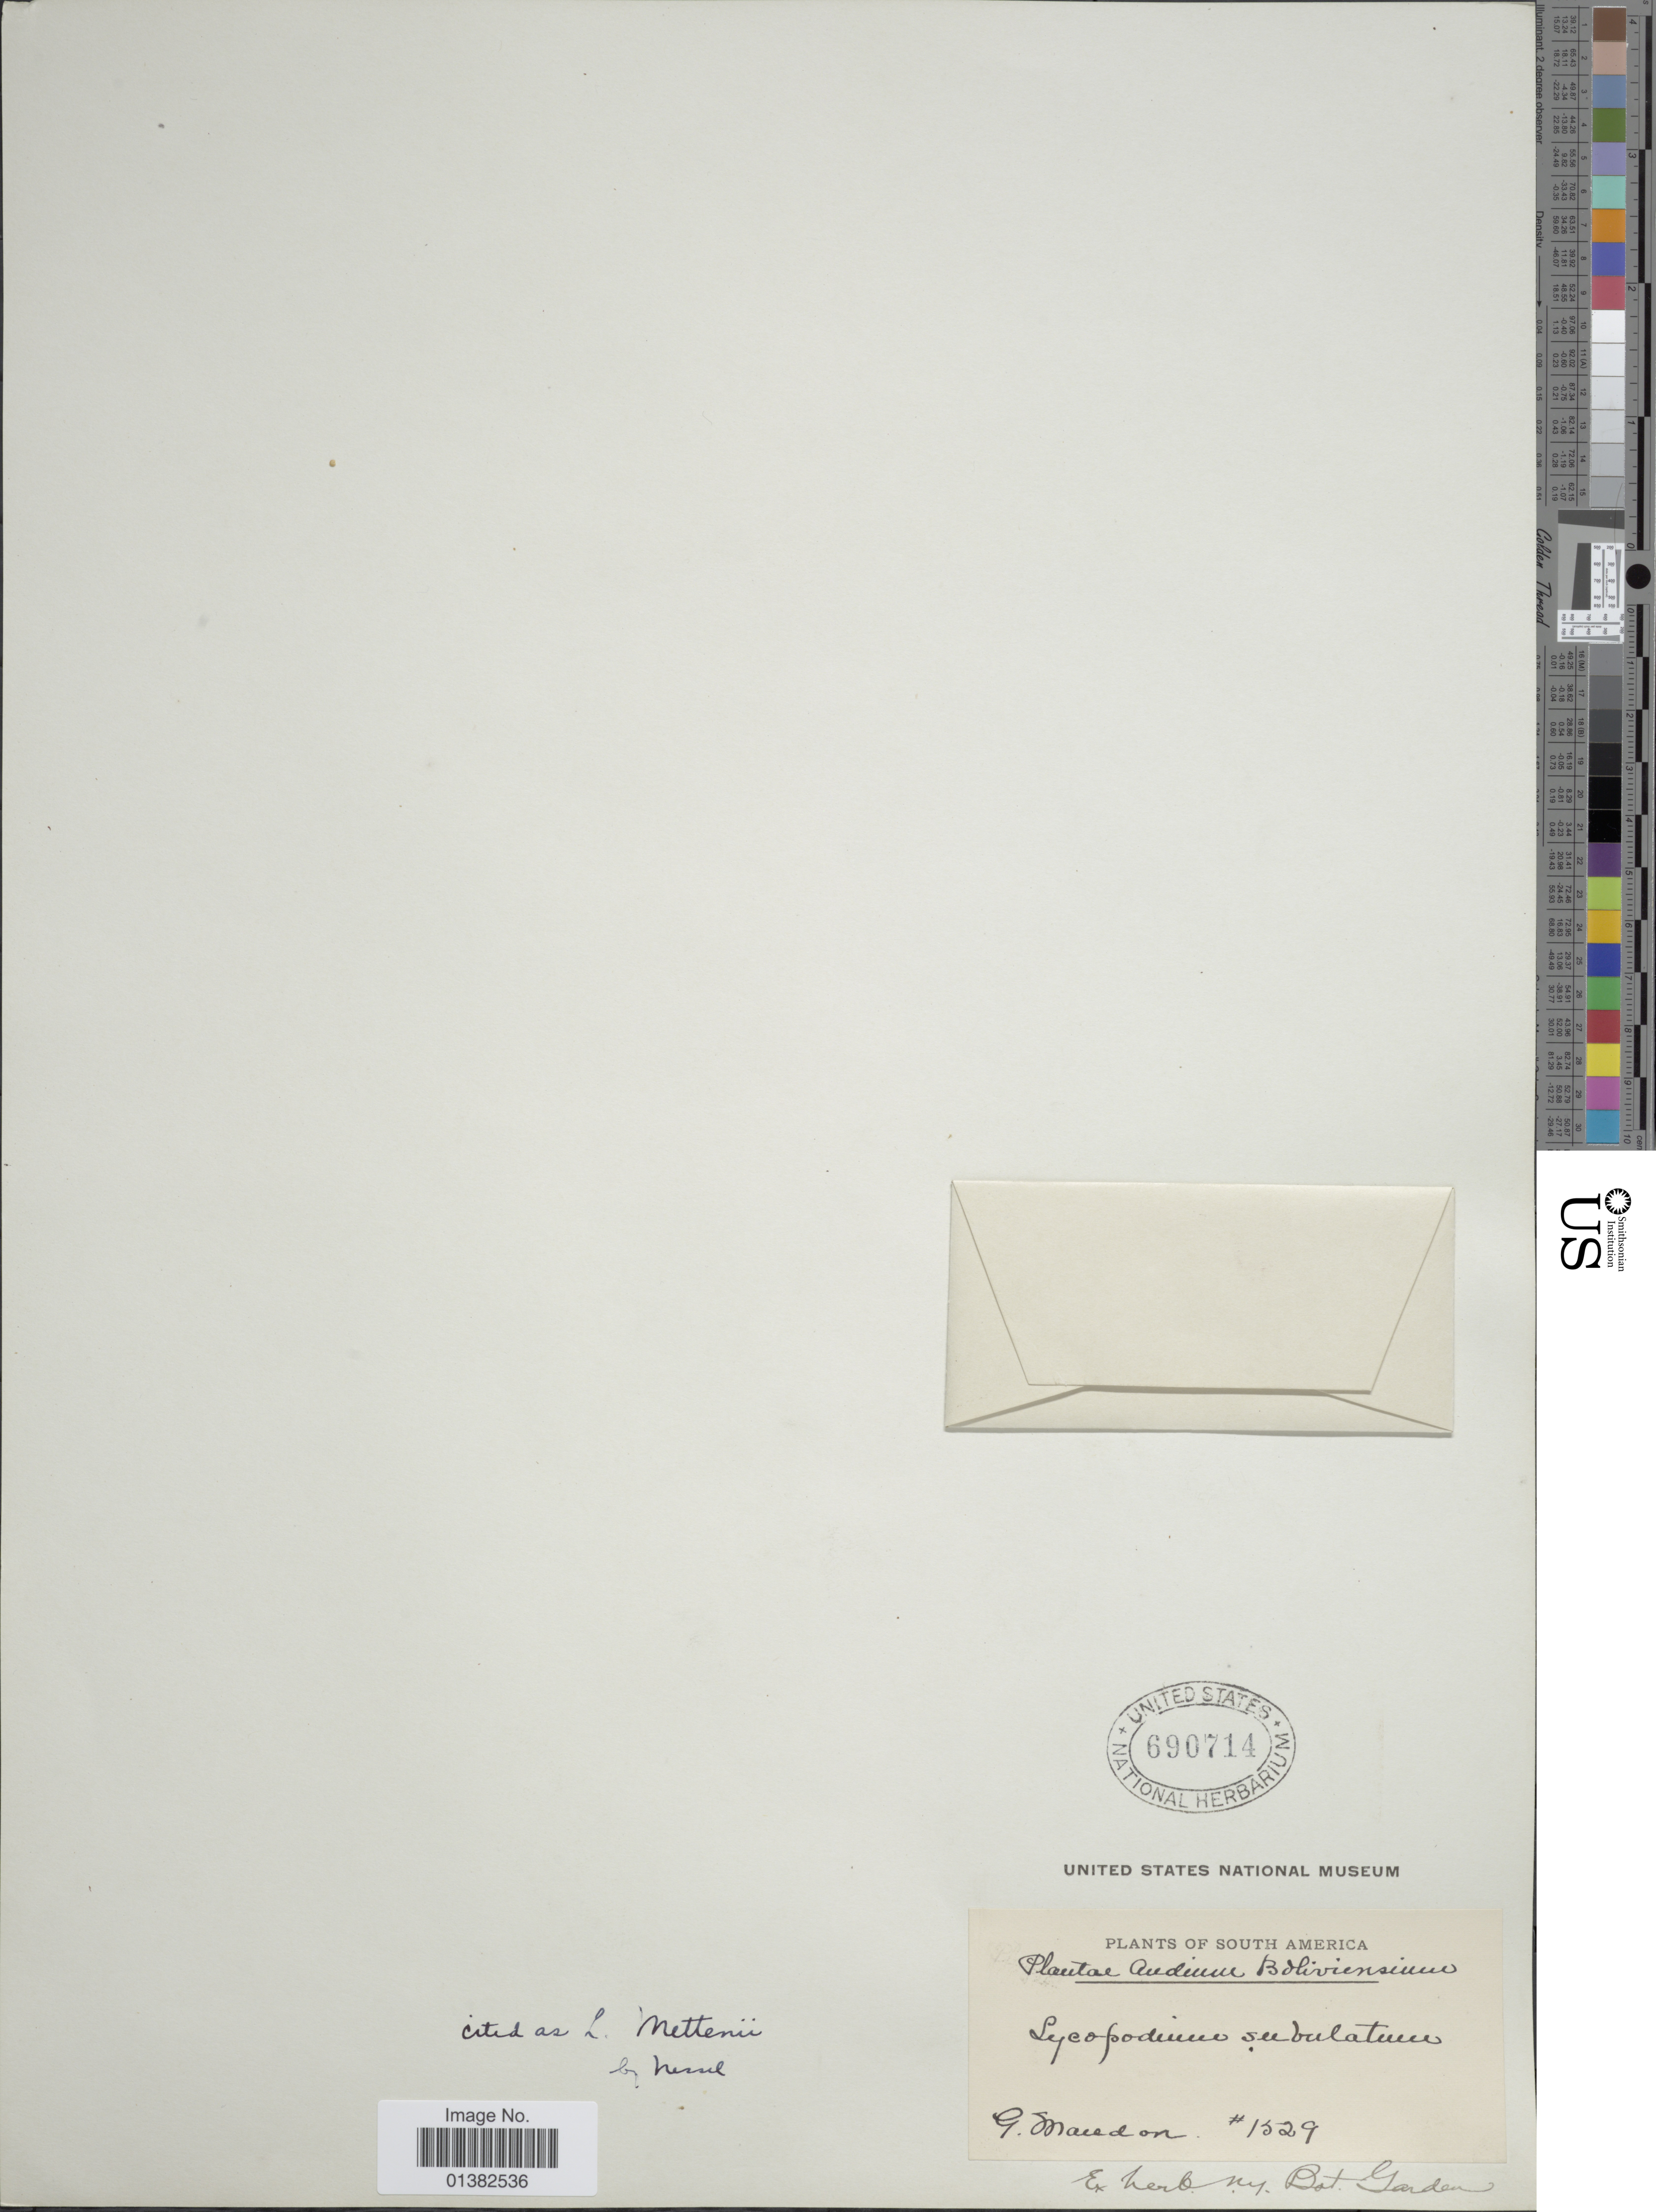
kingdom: Plantae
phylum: Tracheophyta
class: Lycopodiopsida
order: Lycopodiales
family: Lycopodiaceae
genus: Phlegmariurus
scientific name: Phlegmariurus phylicifolius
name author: (Desv. ex Poir.) B. Øllg.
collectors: G. Macedo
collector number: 1529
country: Bolivia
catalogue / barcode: US 690714